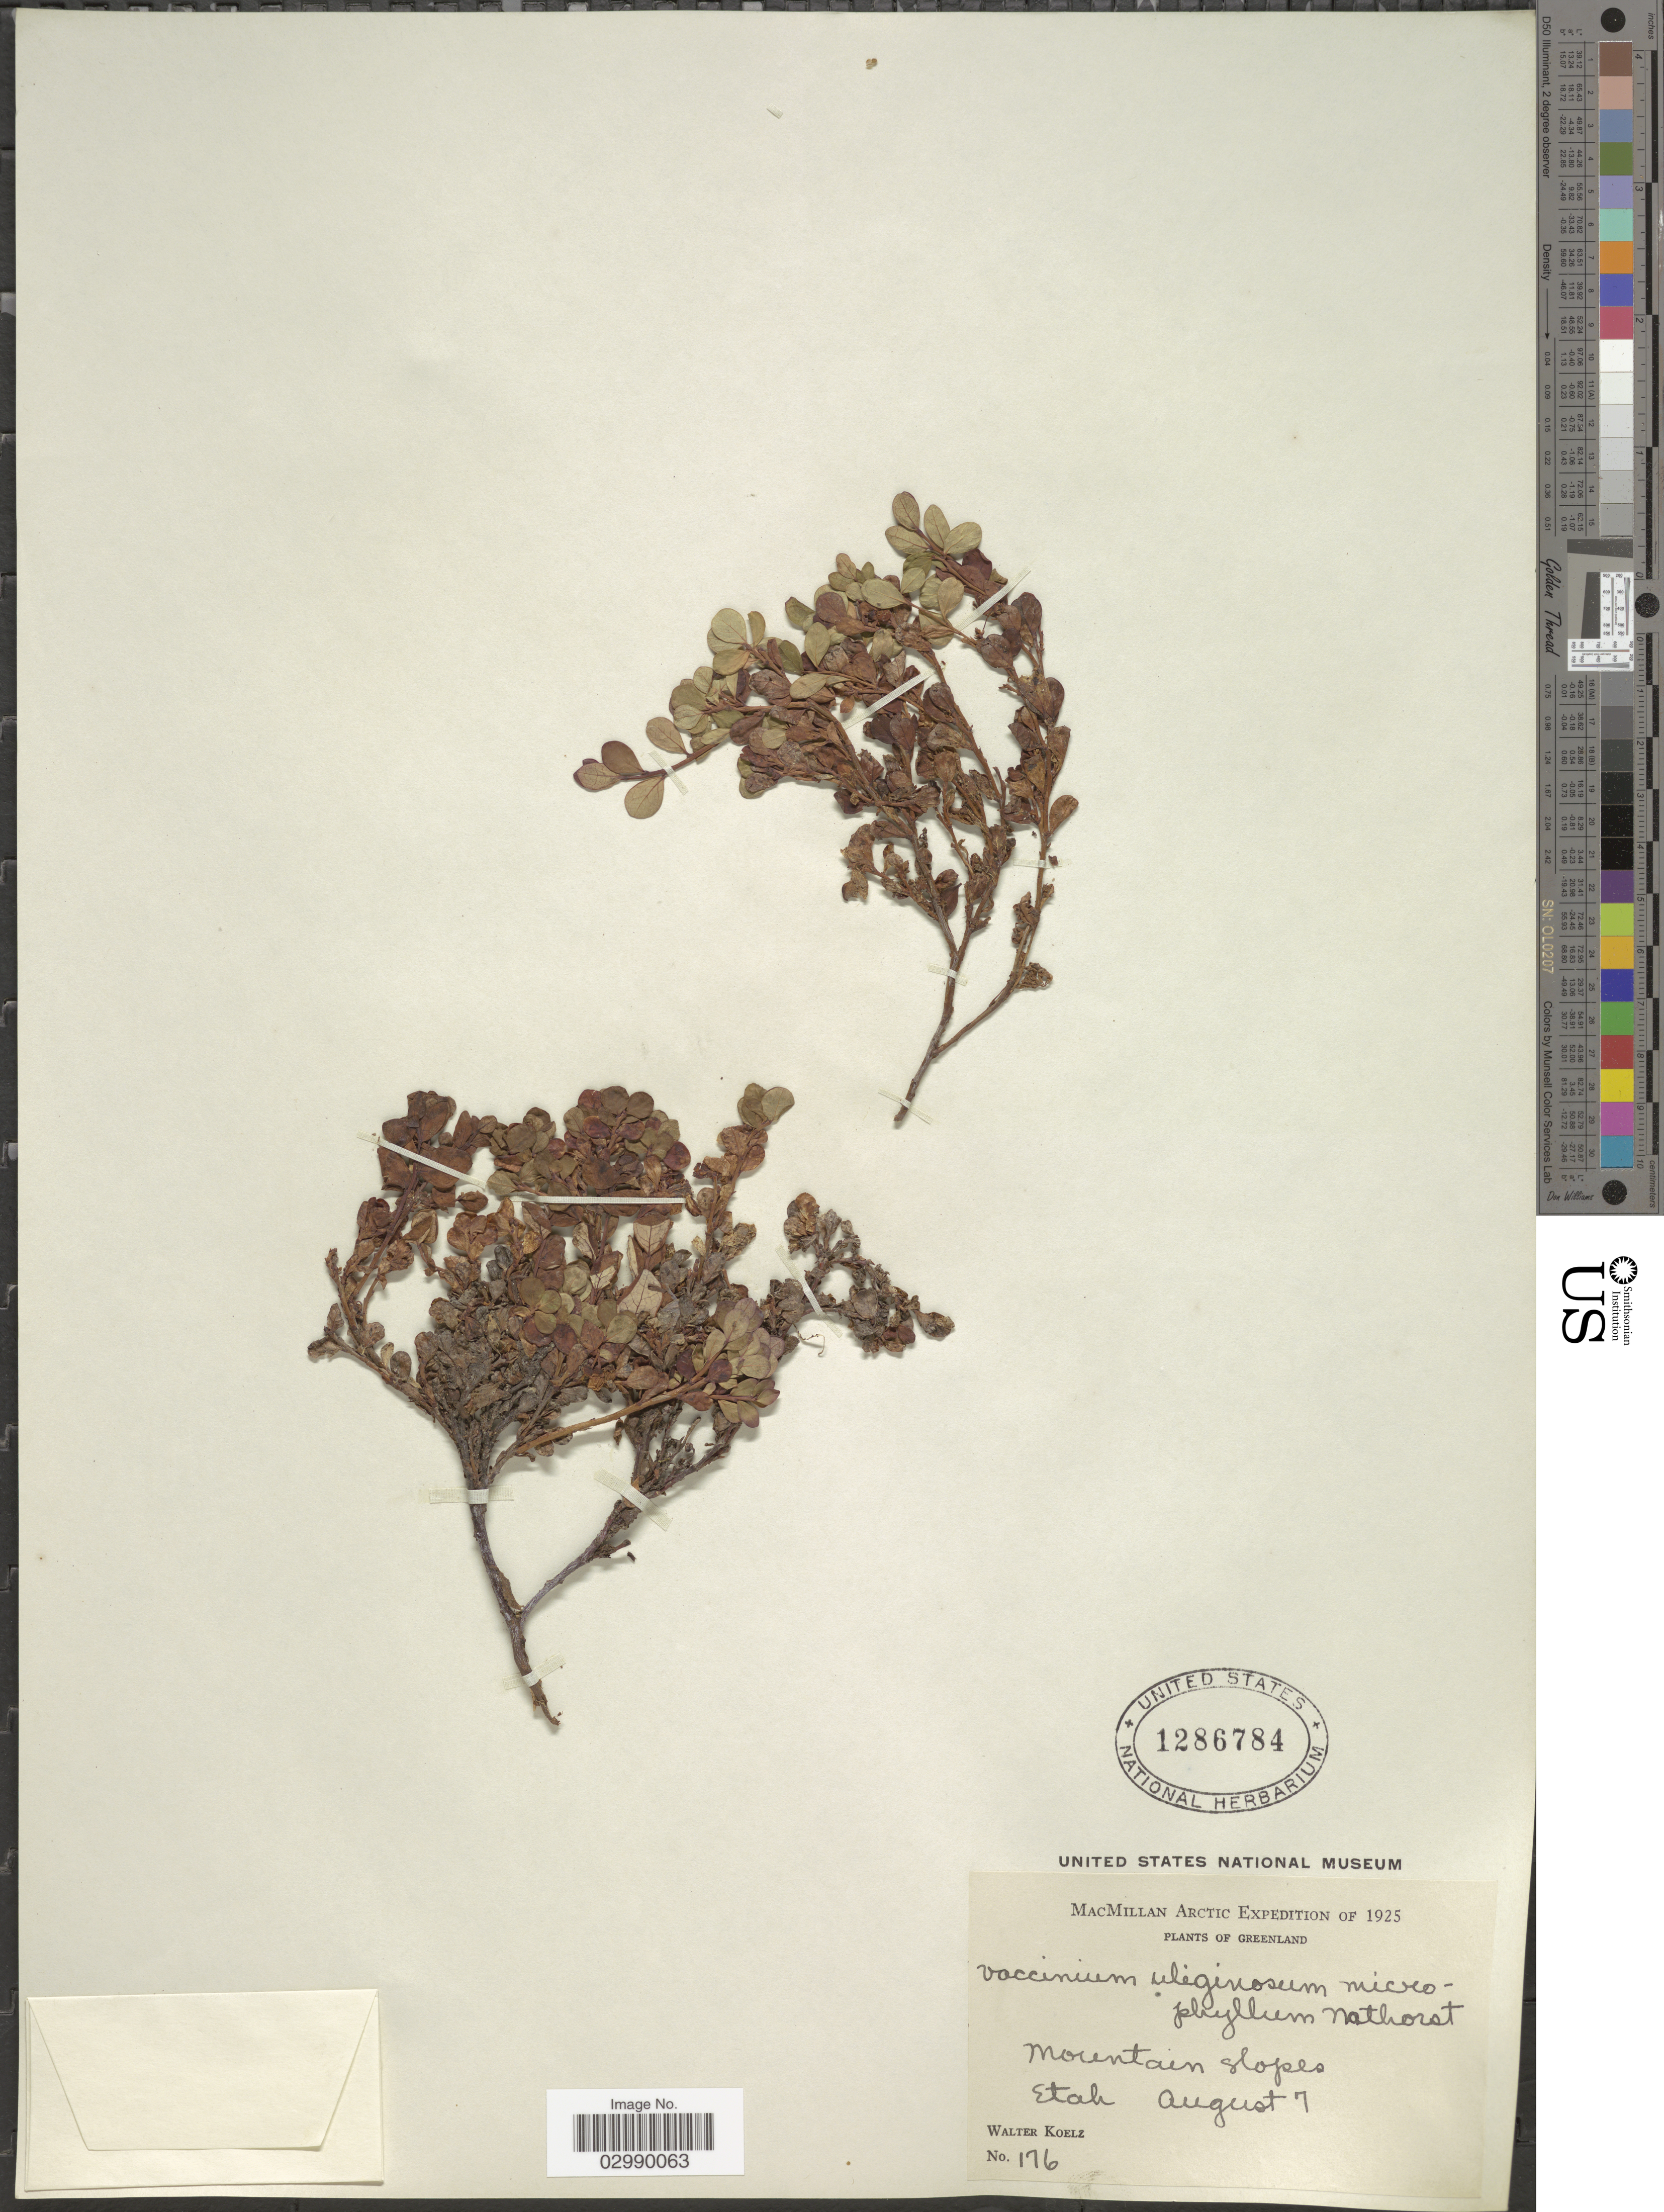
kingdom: Plantae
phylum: Tracheophyta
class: Magnoliopsida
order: Ericales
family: Ericaceae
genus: Vaccinium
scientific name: Vaccinium uliginosum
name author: L.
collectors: W. N. Koelz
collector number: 176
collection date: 1925-08-07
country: Greenland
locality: MacMillan Arctic, Mountain slopes, Etah.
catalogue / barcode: US 1286784